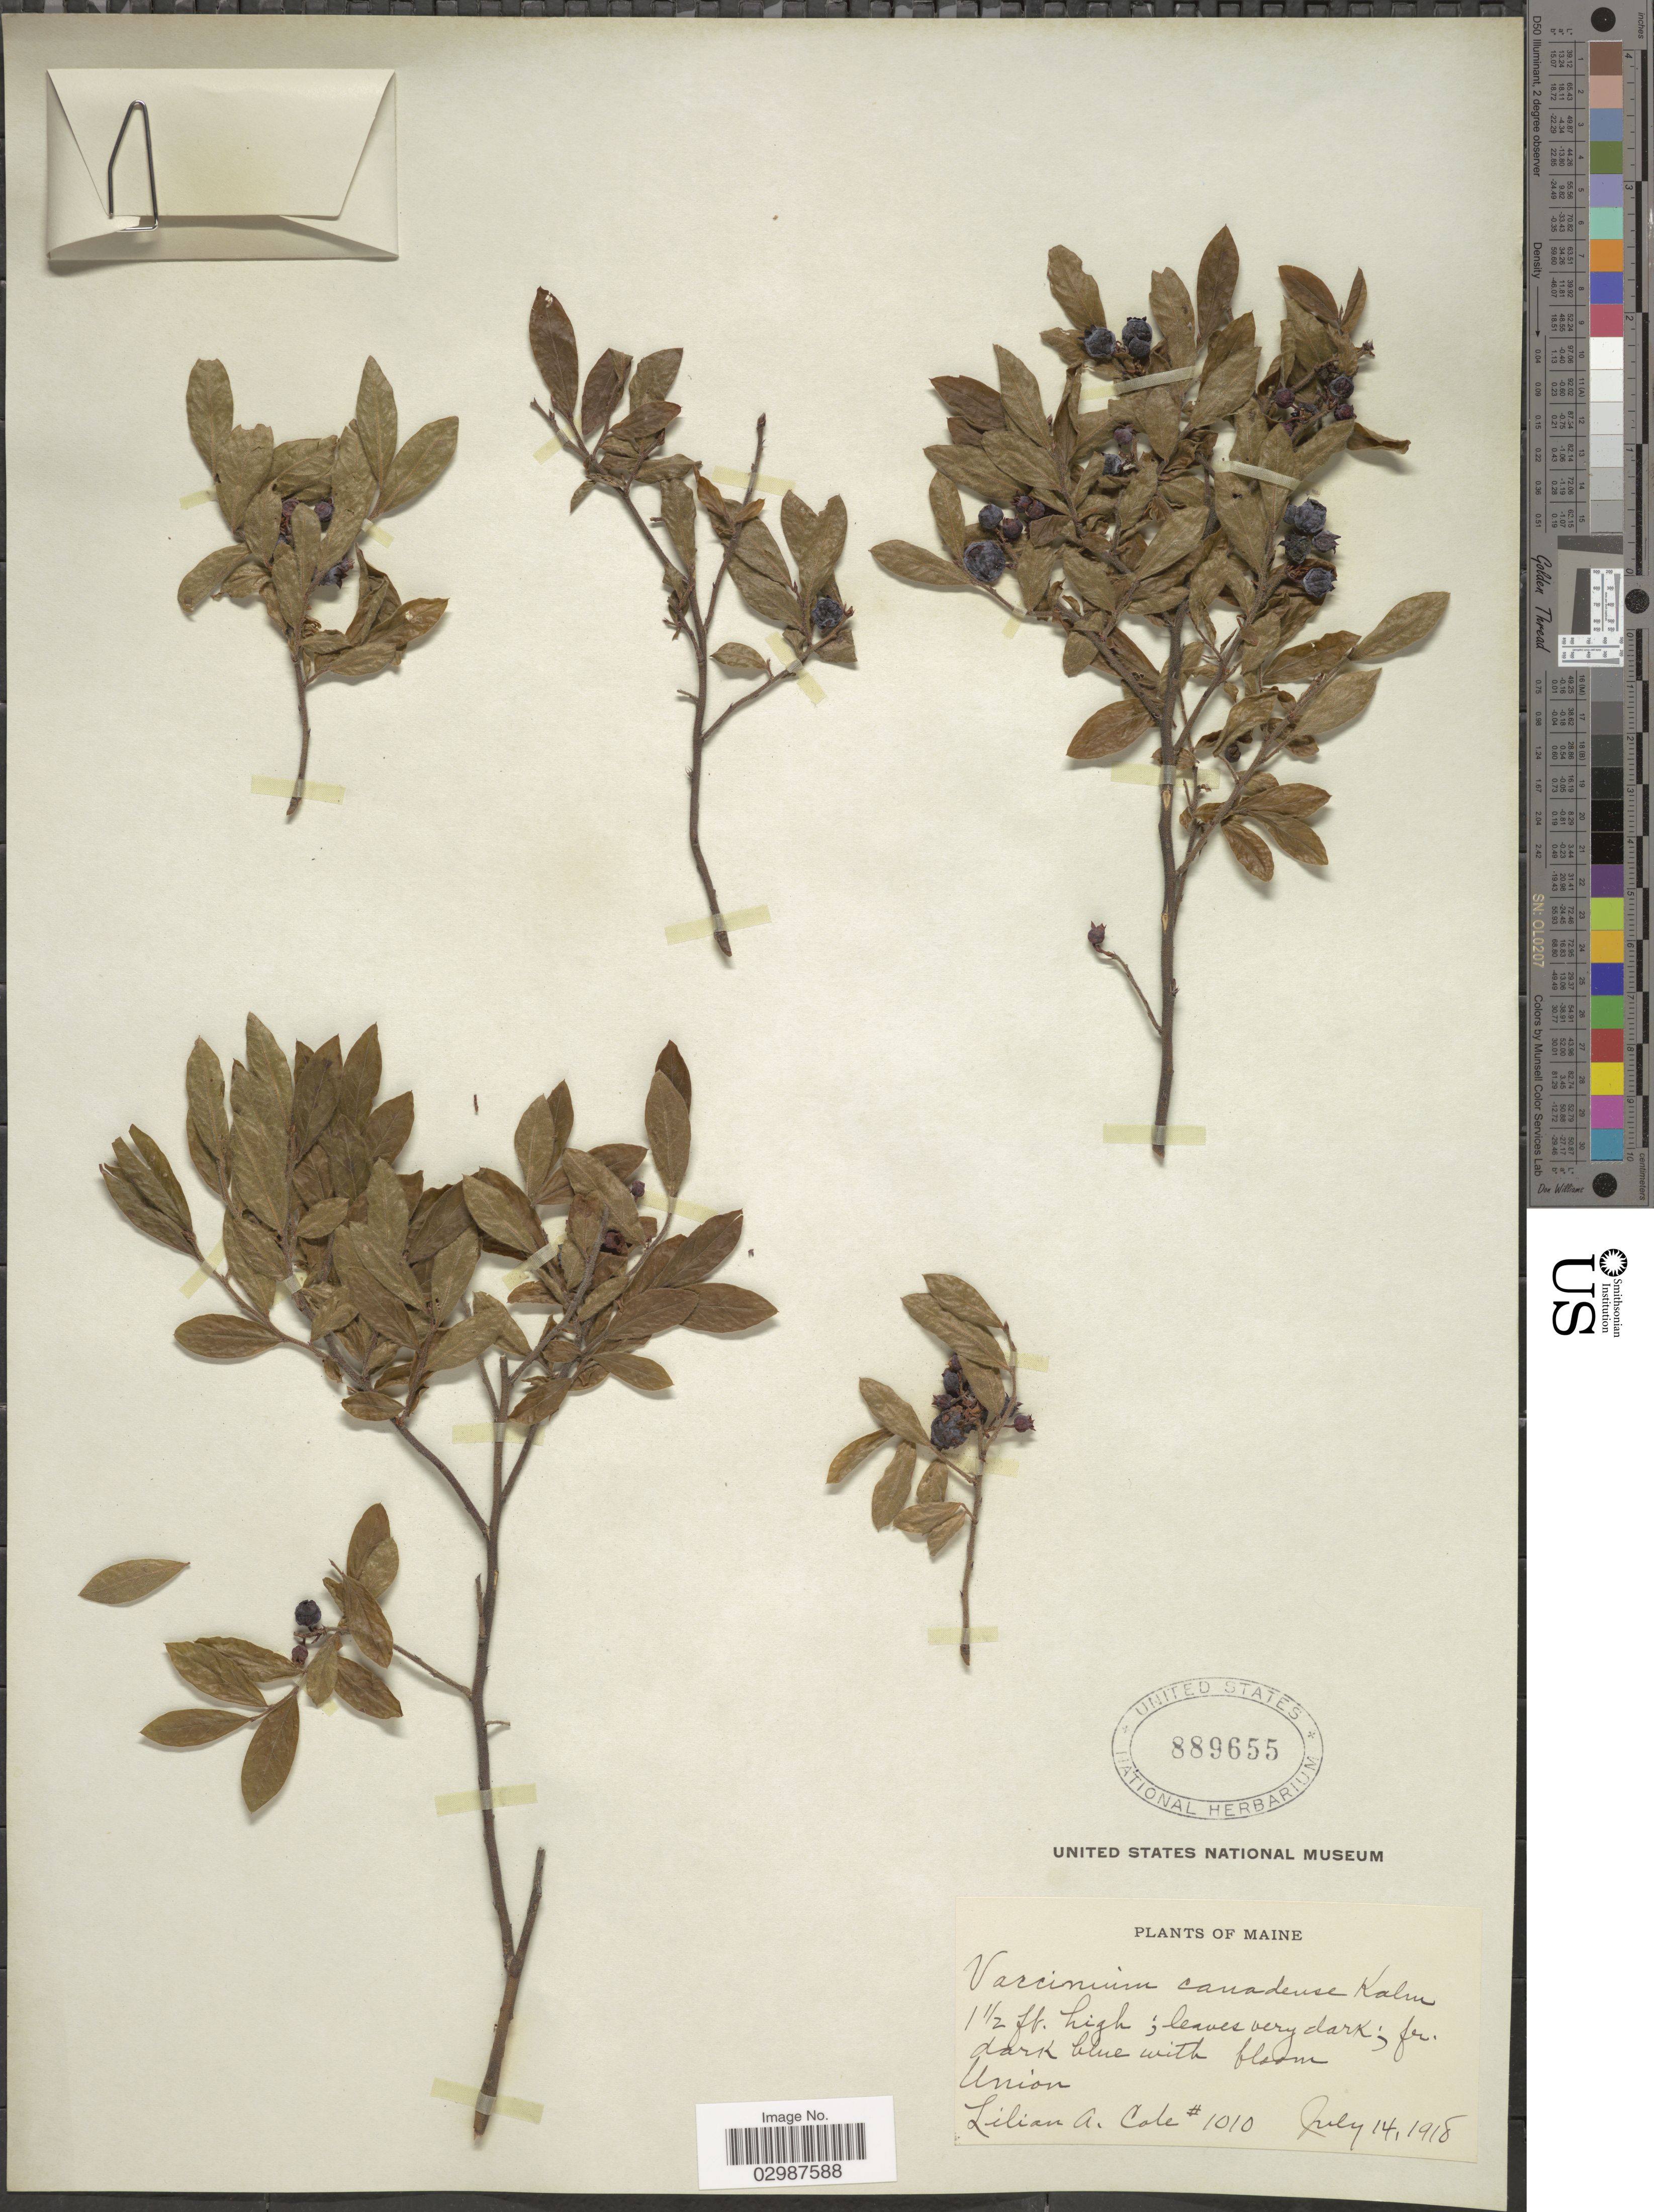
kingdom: Plantae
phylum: Tracheophyta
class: Magnoliopsida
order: Ericales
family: Ericaceae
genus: Vaccinium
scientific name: Vaccinium canadense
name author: Kalm ex Richardson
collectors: L. A. Cole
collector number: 1010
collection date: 1918-07-14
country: United States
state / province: Maine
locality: Union.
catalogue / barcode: US 889655